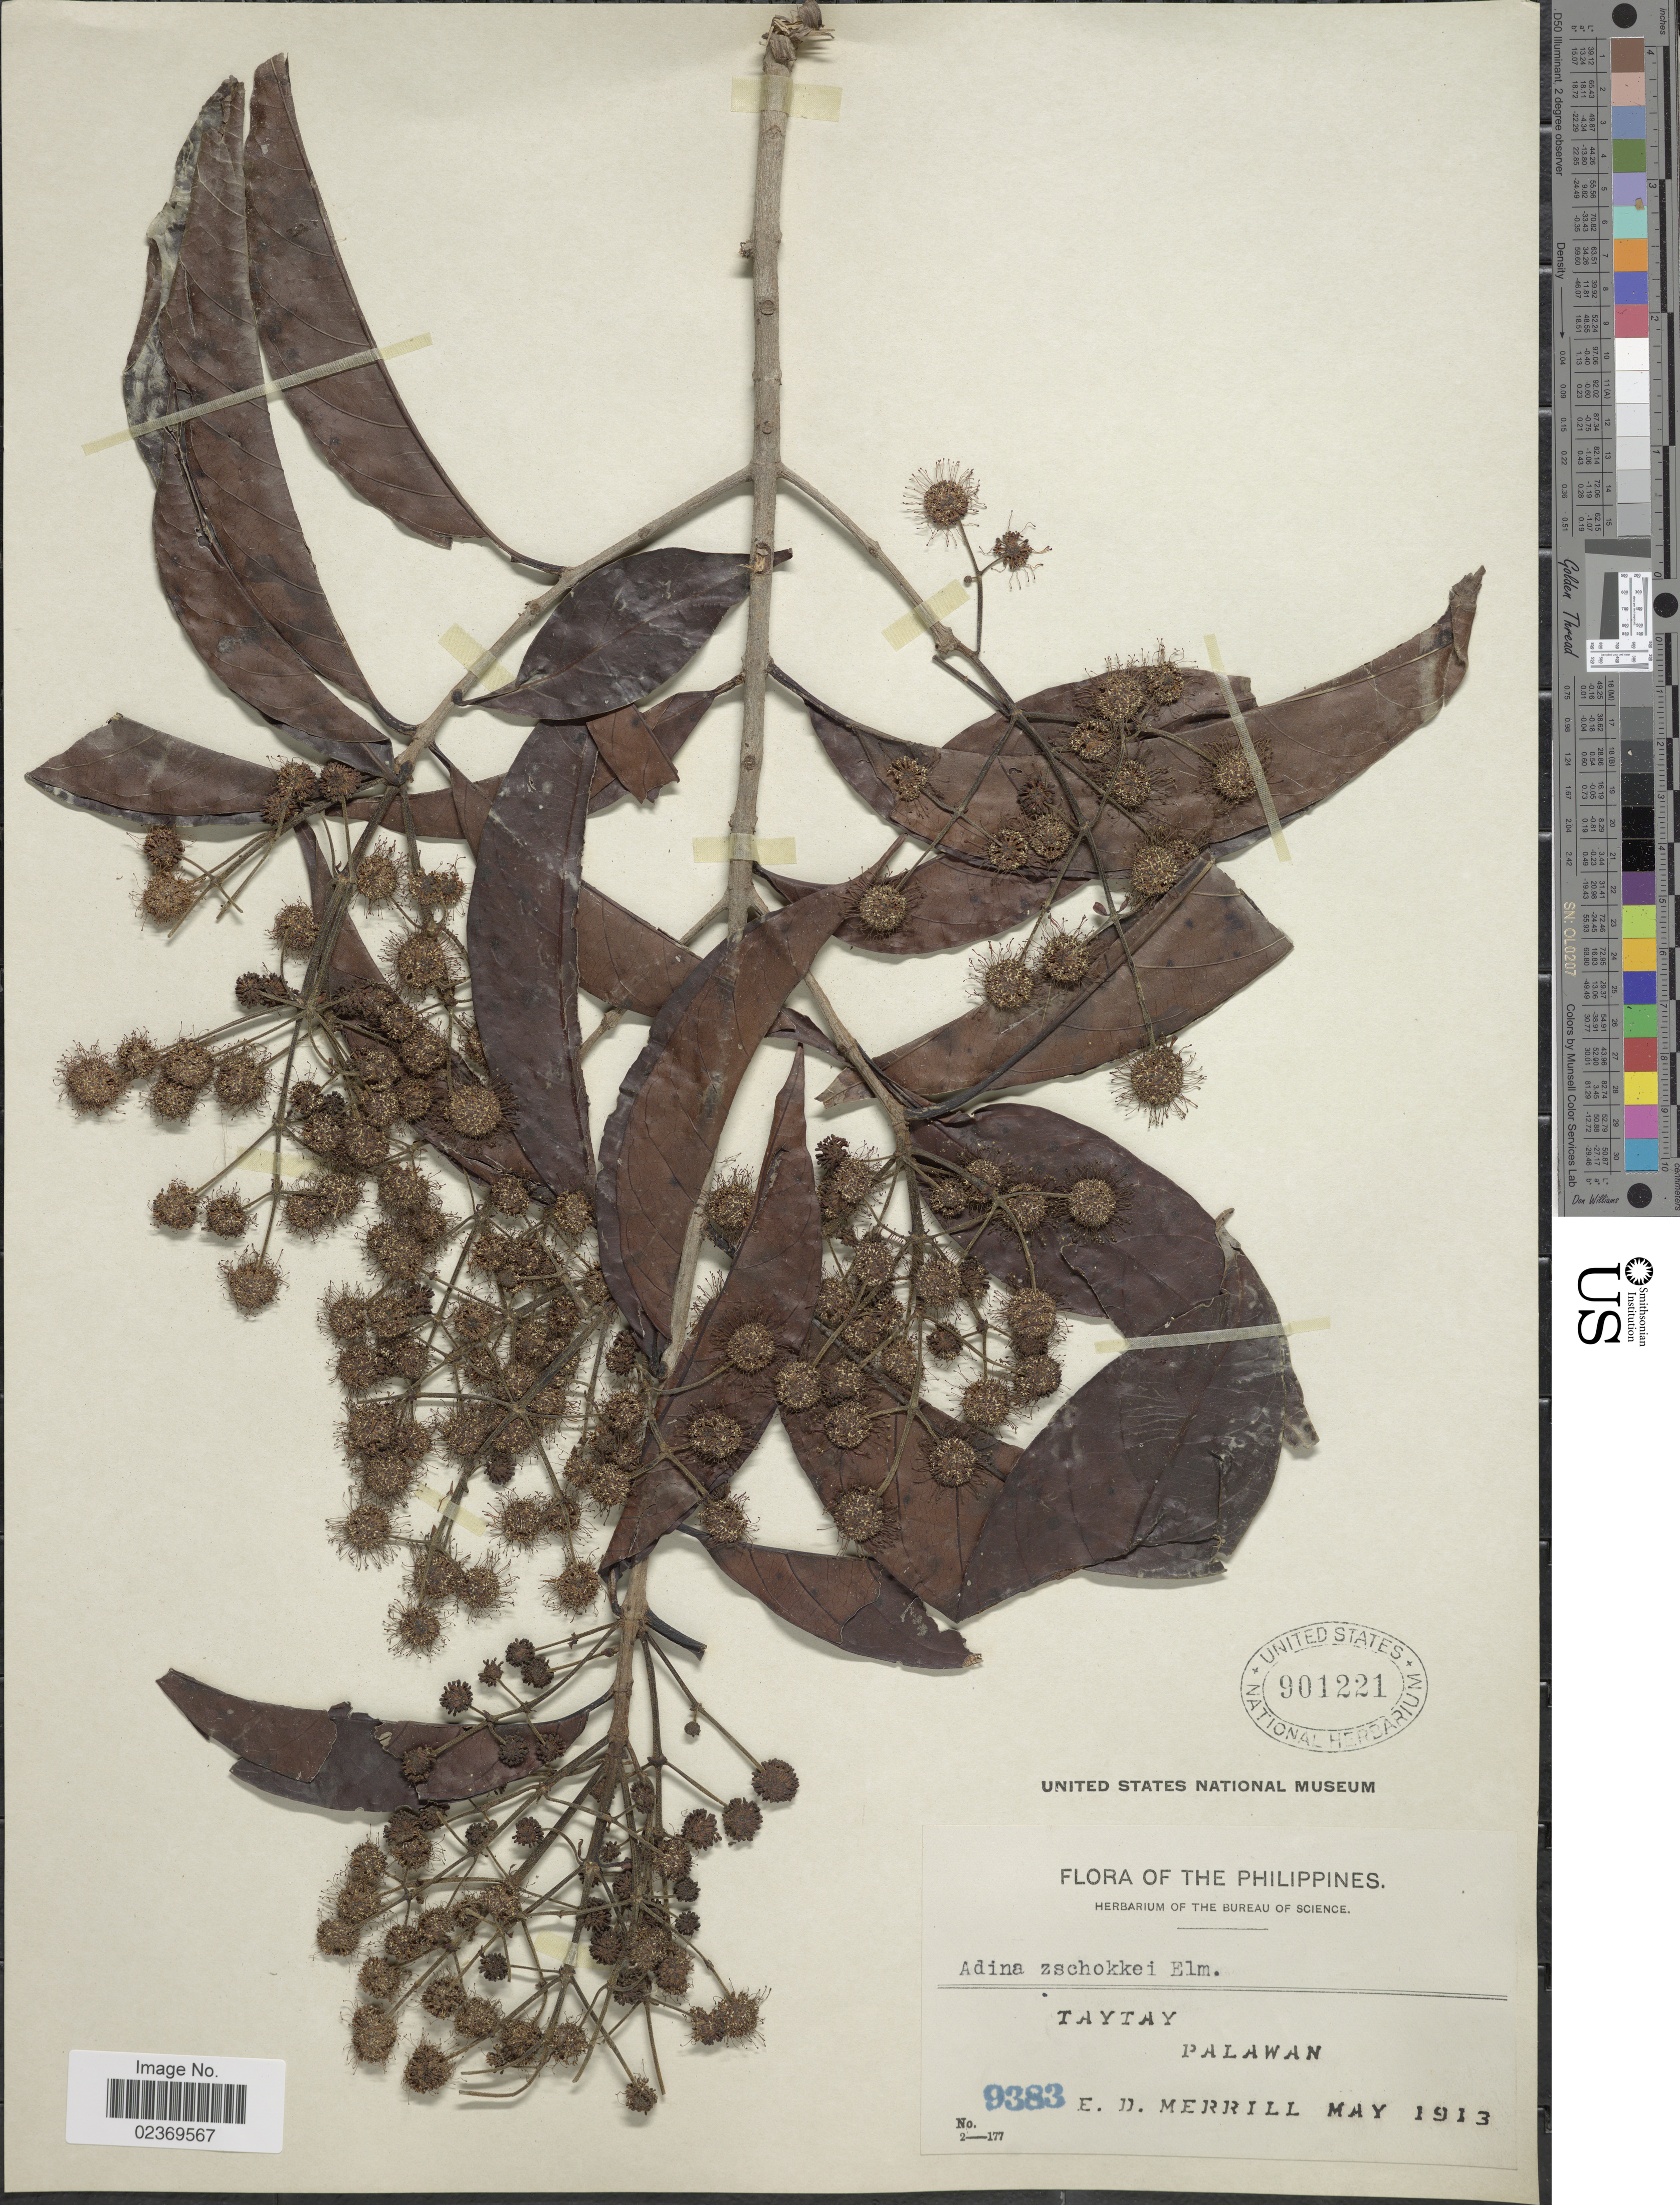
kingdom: Plantae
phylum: Tracheophyta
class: Magnoliopsida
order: Gentianales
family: Rubiaceae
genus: Adina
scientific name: Adina zschokkei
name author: Elmer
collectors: E. D. Merrill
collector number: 9383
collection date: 1913-05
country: Philippines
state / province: Mimaropa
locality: Taytay, Palawan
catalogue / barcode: US 901221